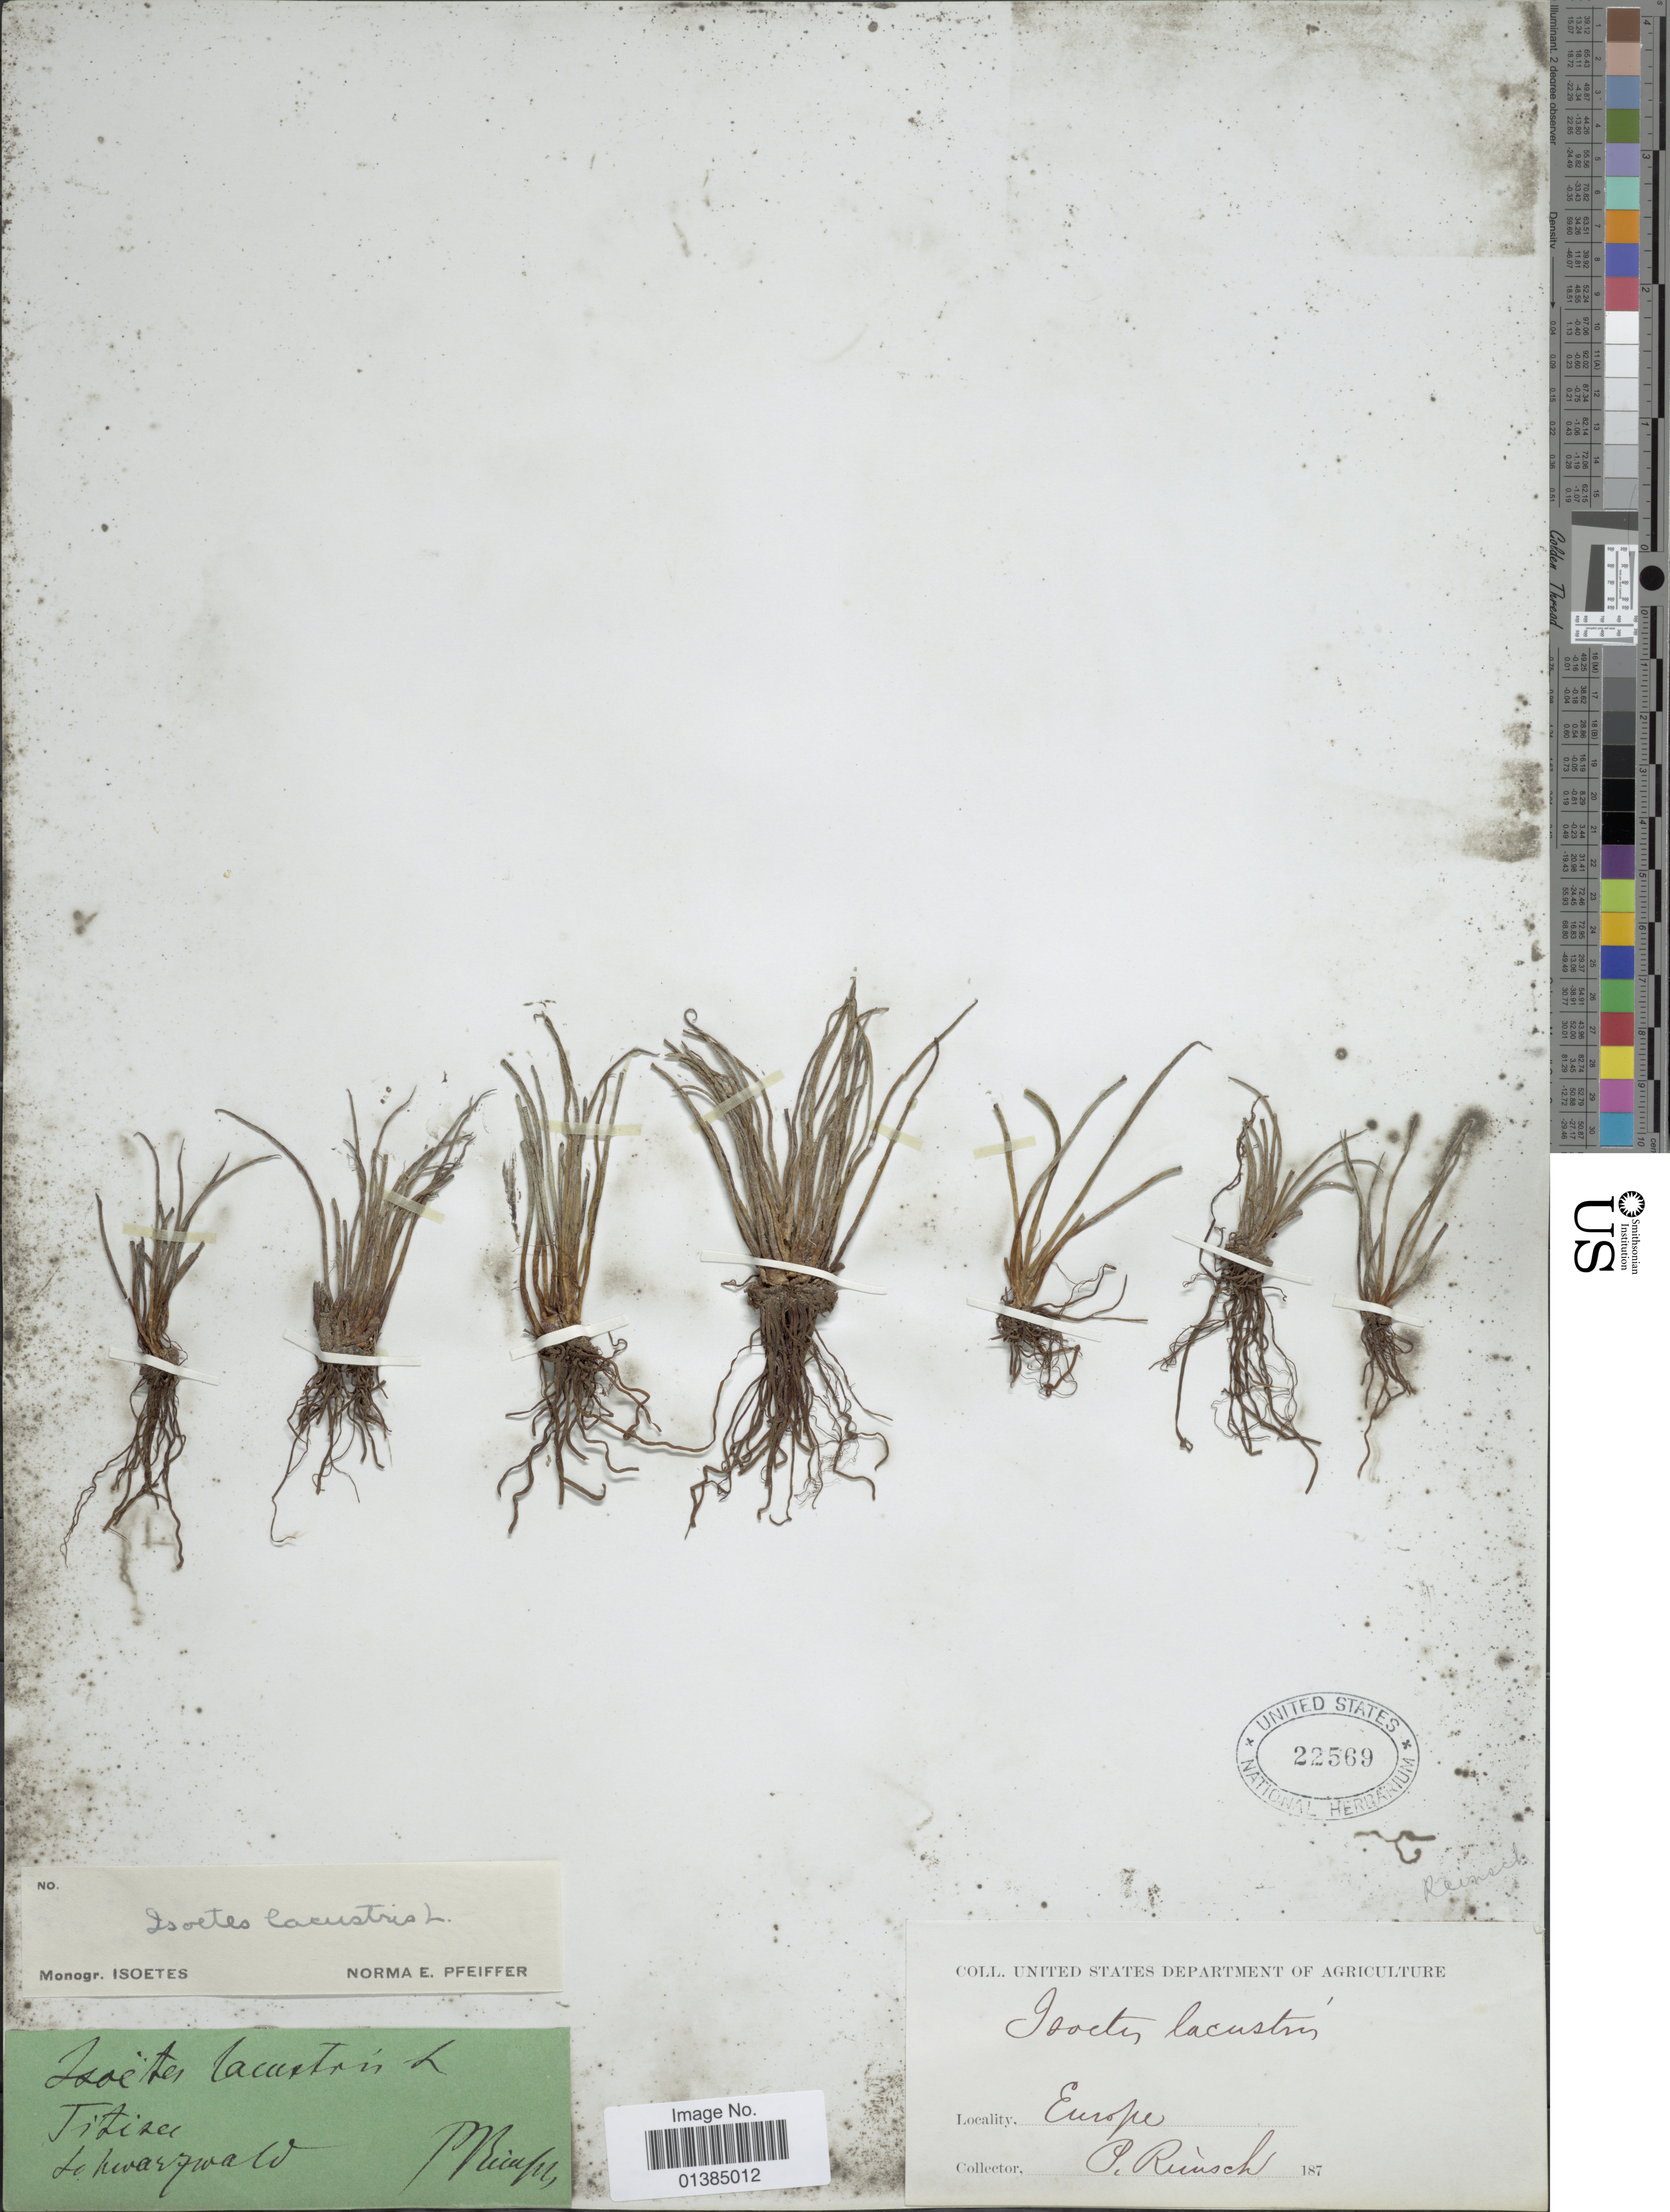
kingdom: Plantae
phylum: Tracheophyta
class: Lycopodiopsida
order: Isoetales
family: Isoetaceae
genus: Isoetes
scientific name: Isoetes lacustris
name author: L.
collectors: P. Ruisch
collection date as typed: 187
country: Germany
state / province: Baden-Württemberg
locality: Titisee, Schwarzwald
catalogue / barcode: US 22569